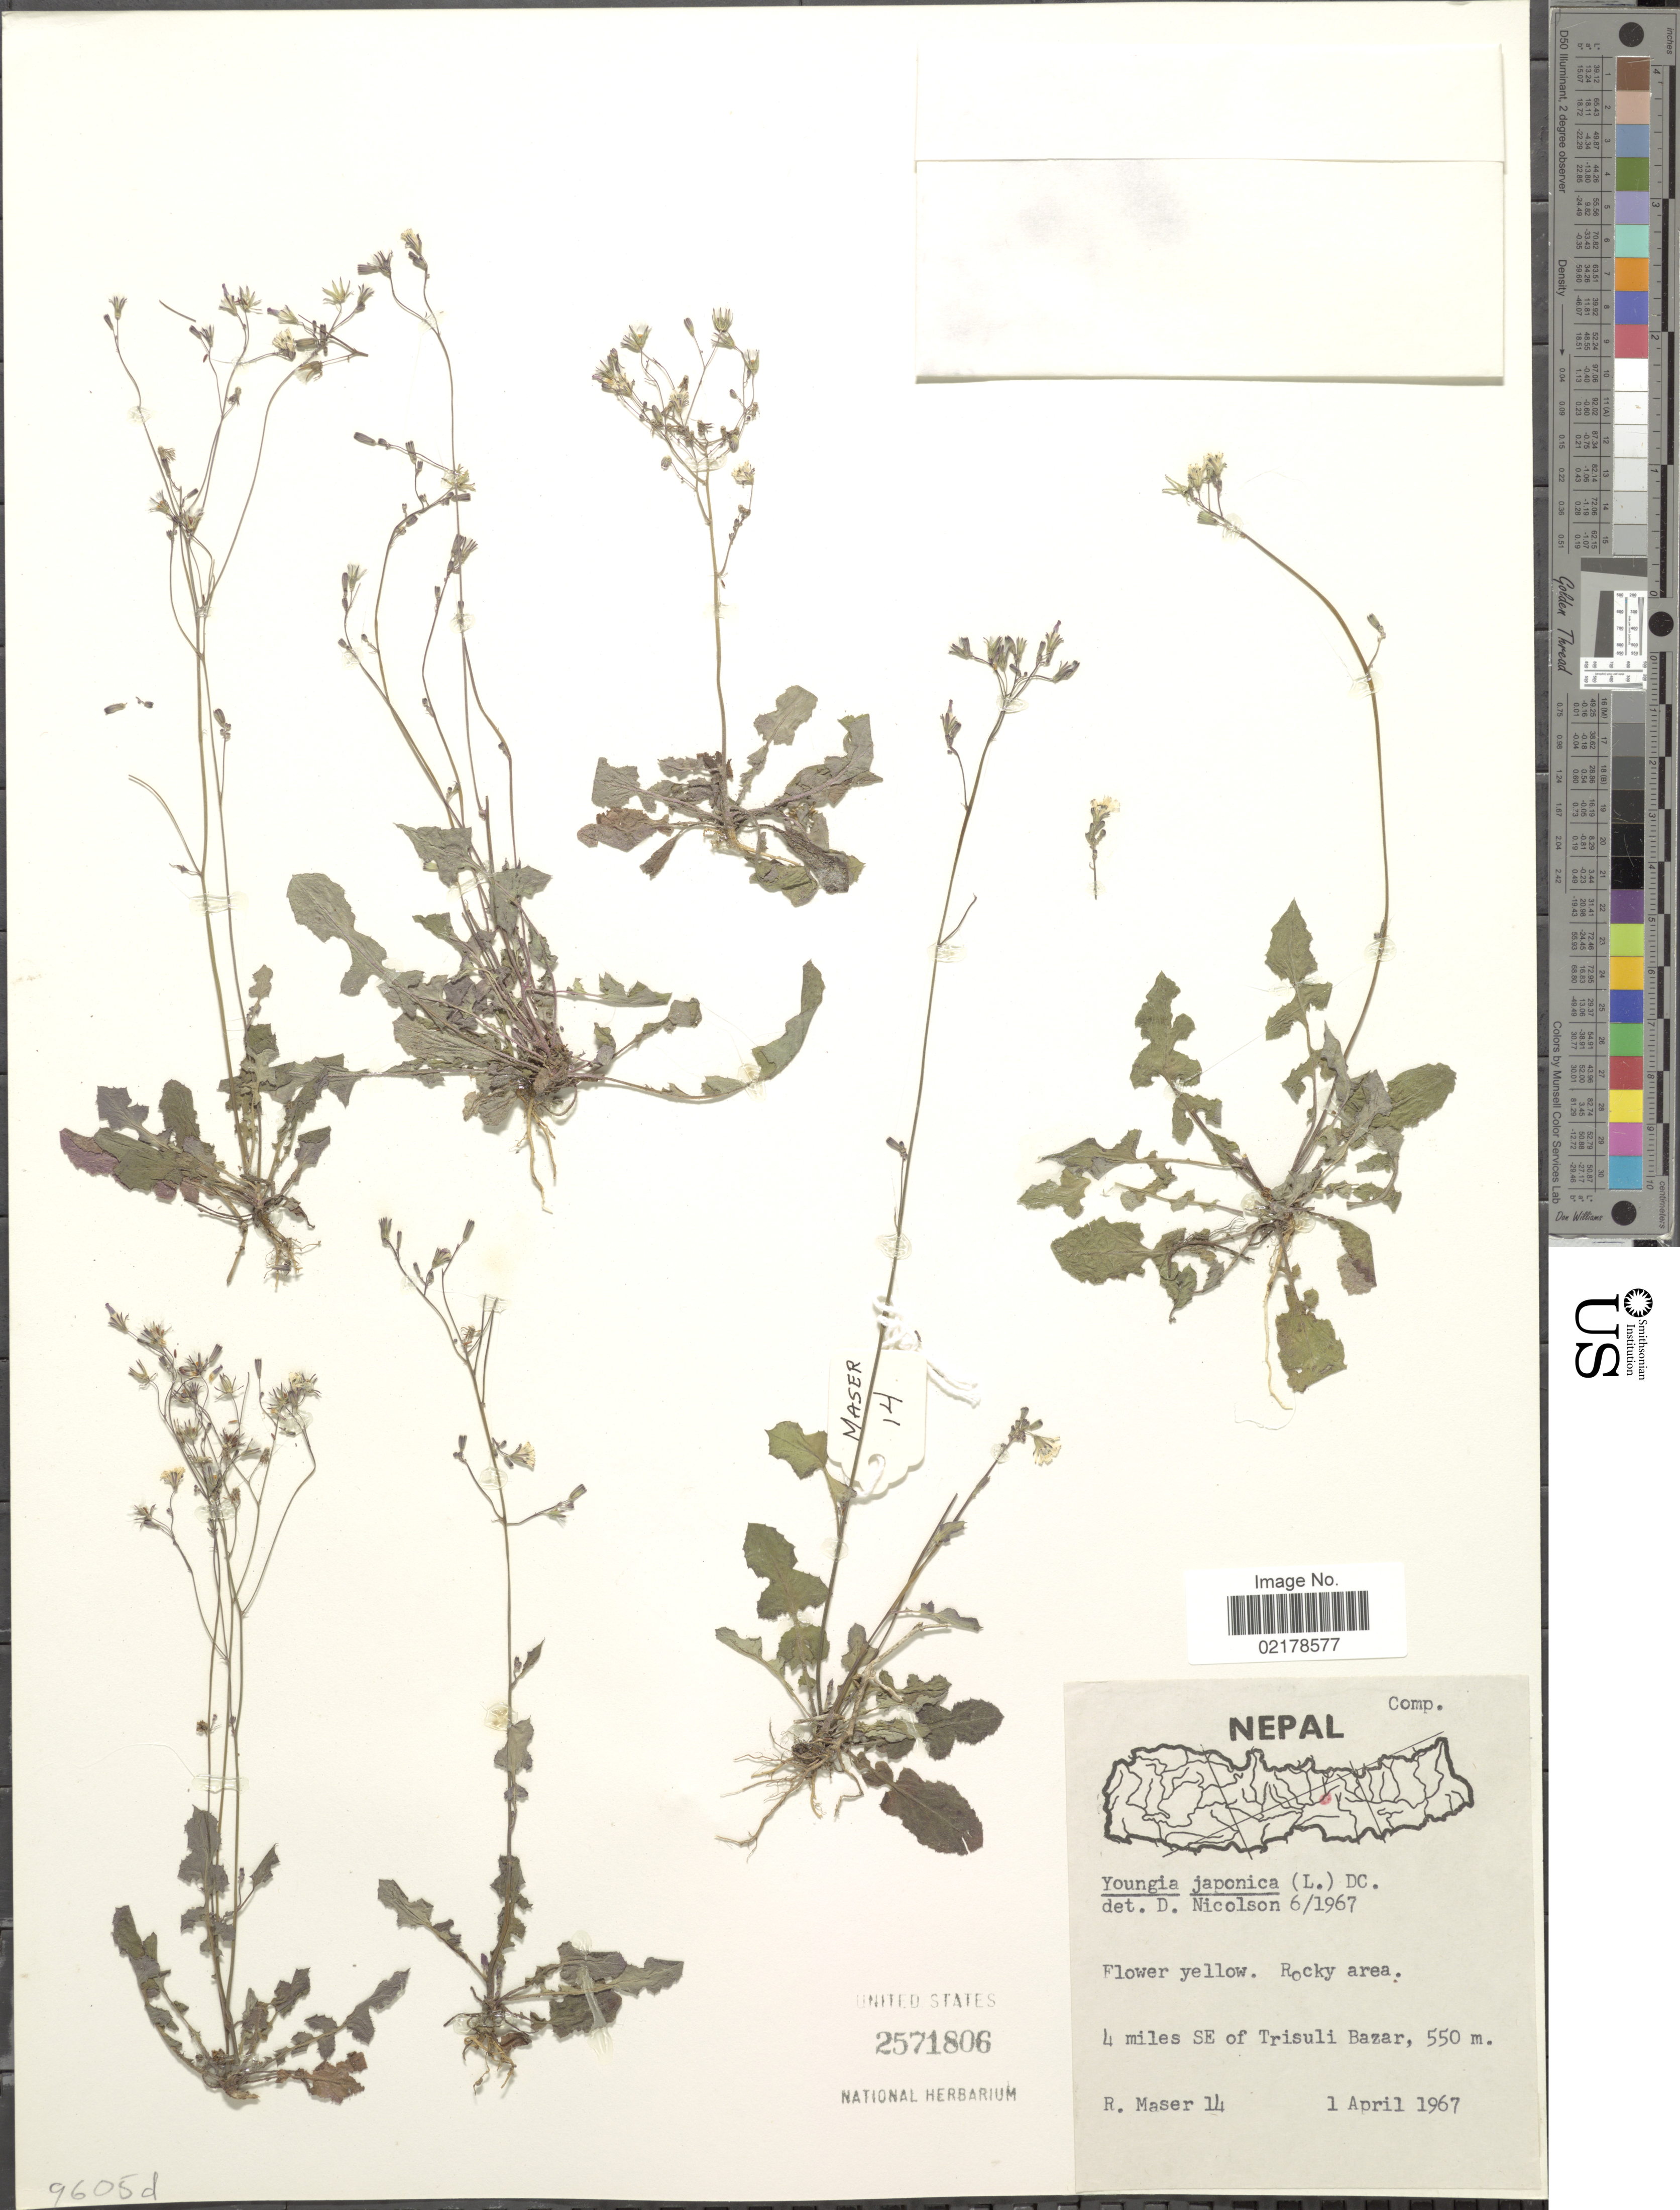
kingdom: Plantae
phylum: Tracheophyta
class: Magnoliopsida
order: Asterales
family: Asteraceae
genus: Youngia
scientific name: Youngia japonica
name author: (L.) DC.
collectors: R. Maser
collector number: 14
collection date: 1967-04-01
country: Nepal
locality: Rocky area, 4 miles SE of Trisuli Bazar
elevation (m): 550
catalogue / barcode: US 2571806